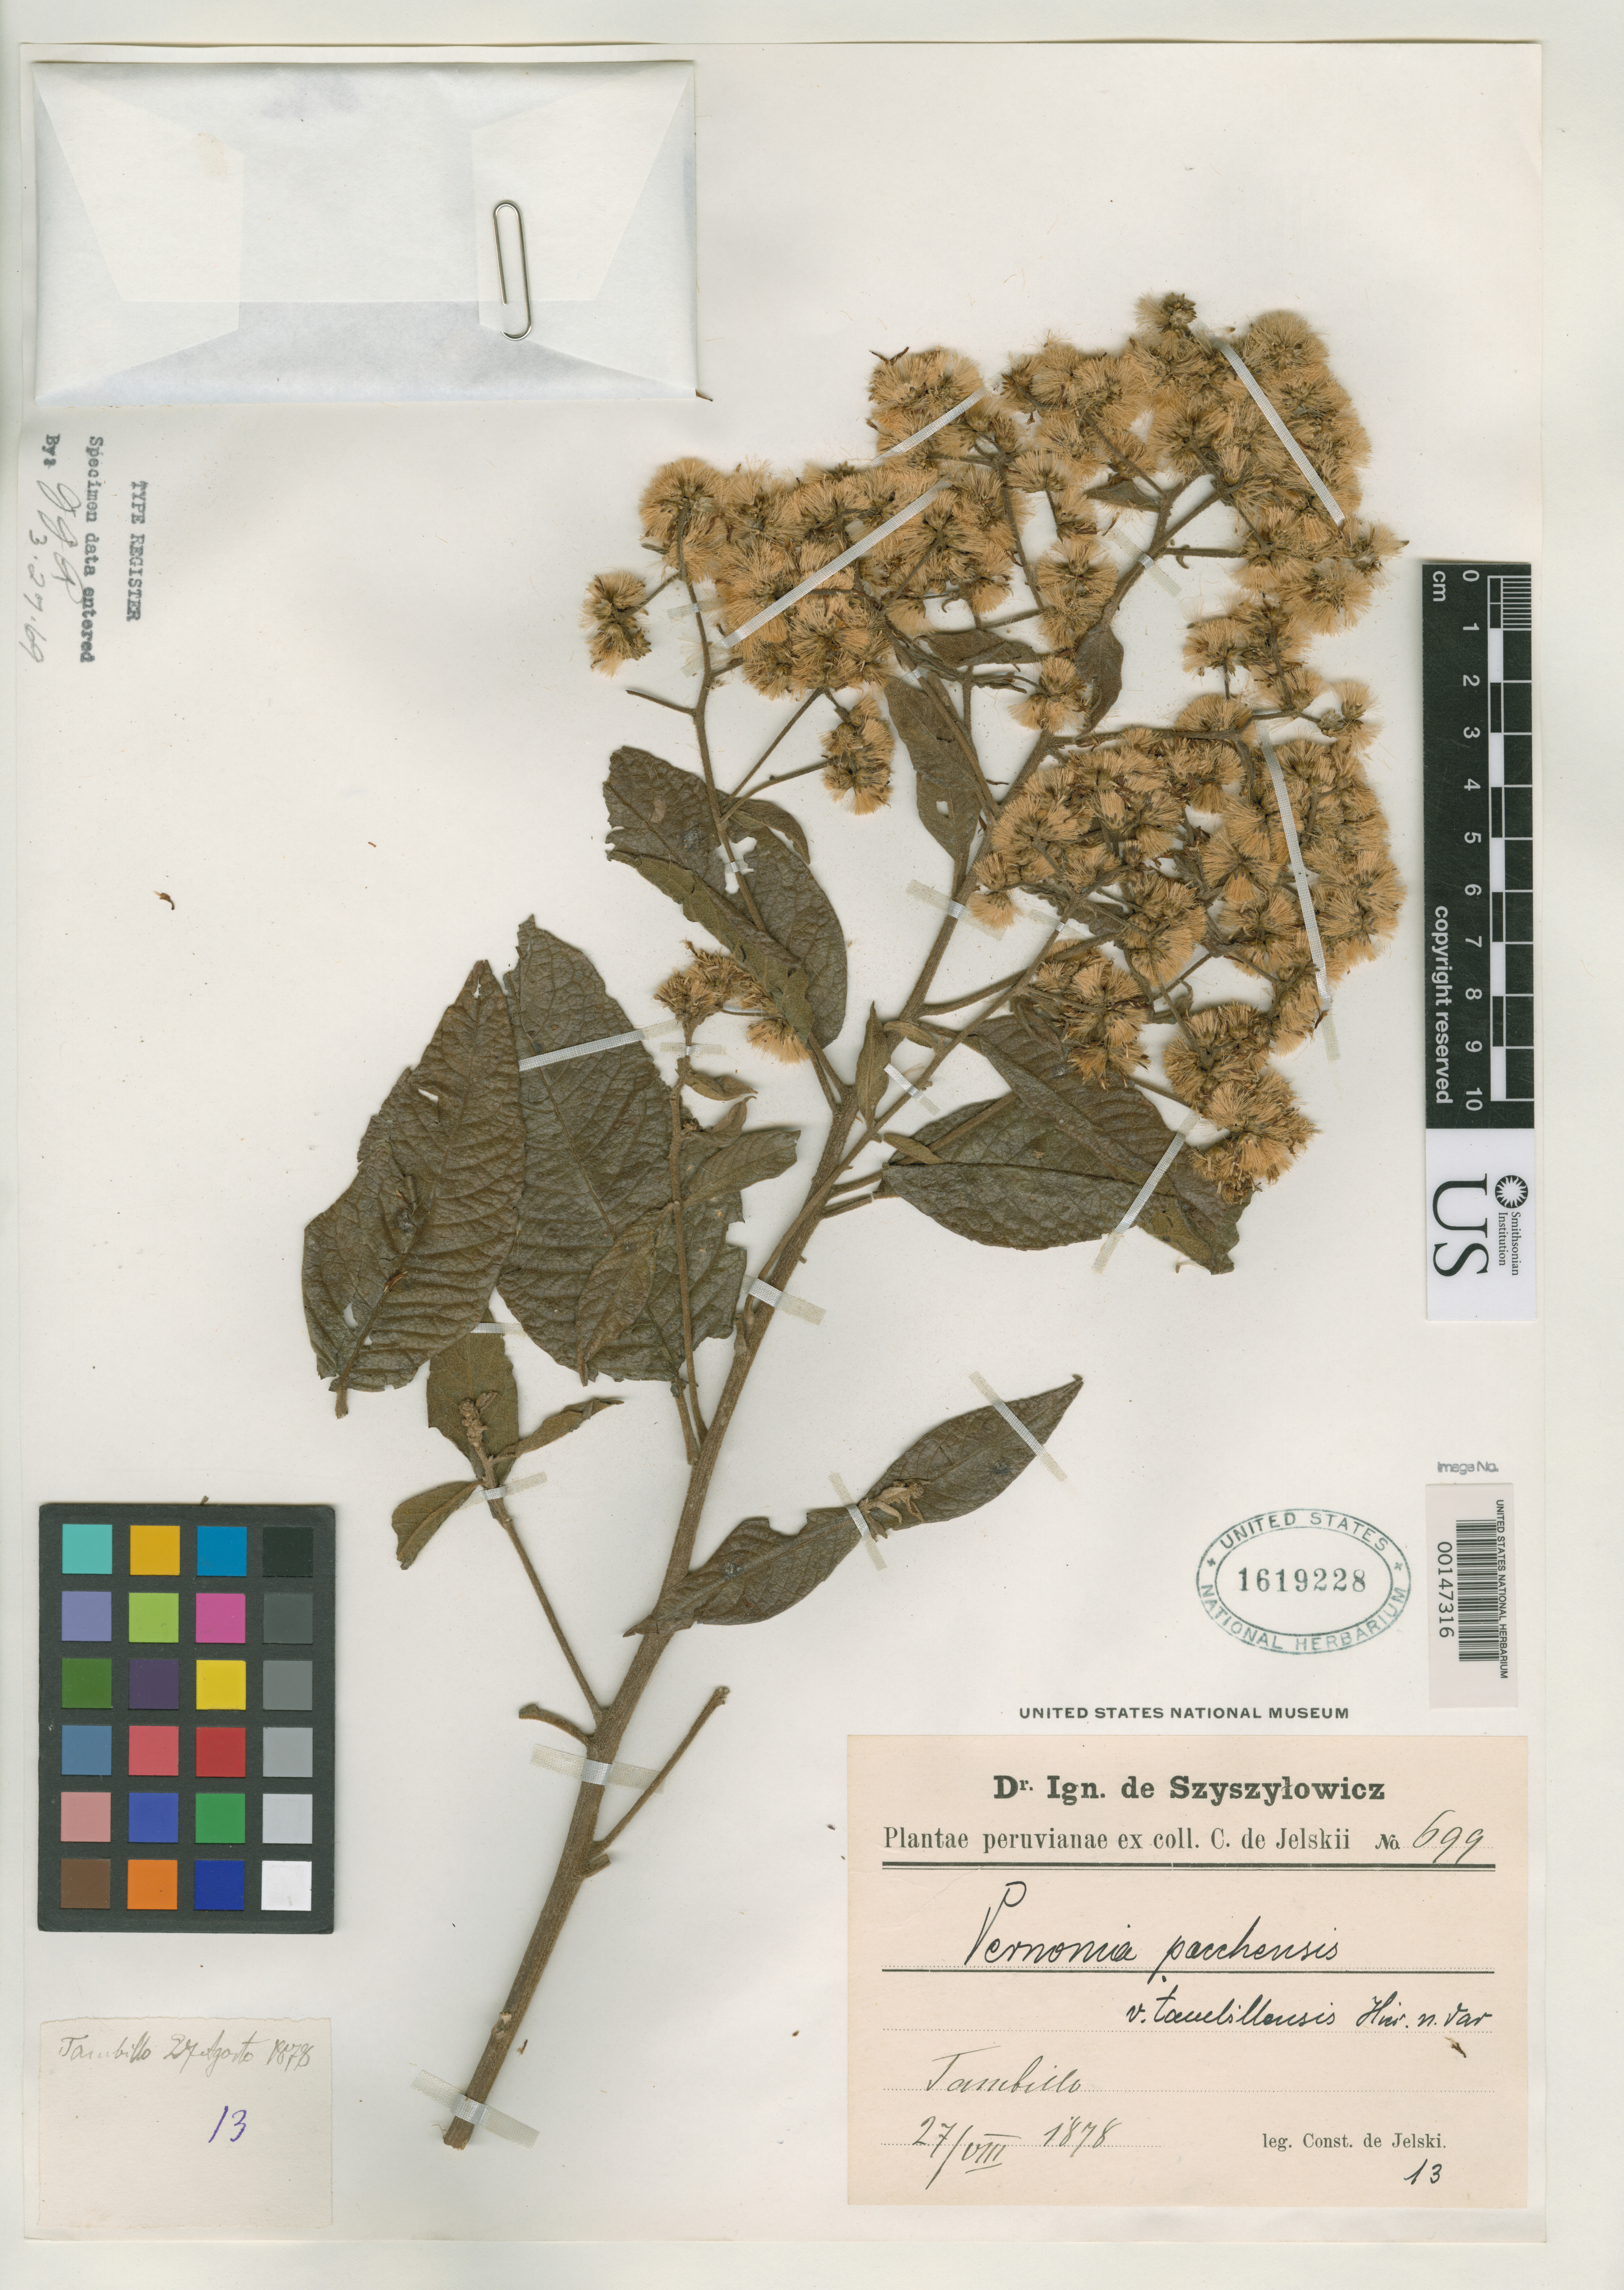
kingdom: Plantae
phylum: Tracheophyta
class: Magnoliopsida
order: Asterales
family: Asteraceae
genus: Vernonia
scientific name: Vernonia pacchensis var. tambillensis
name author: Hieron.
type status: Isotype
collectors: C. von Jelski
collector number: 699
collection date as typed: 27 Aug 1878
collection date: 1878-08-27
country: Peru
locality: Tambillo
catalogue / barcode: US 1619228